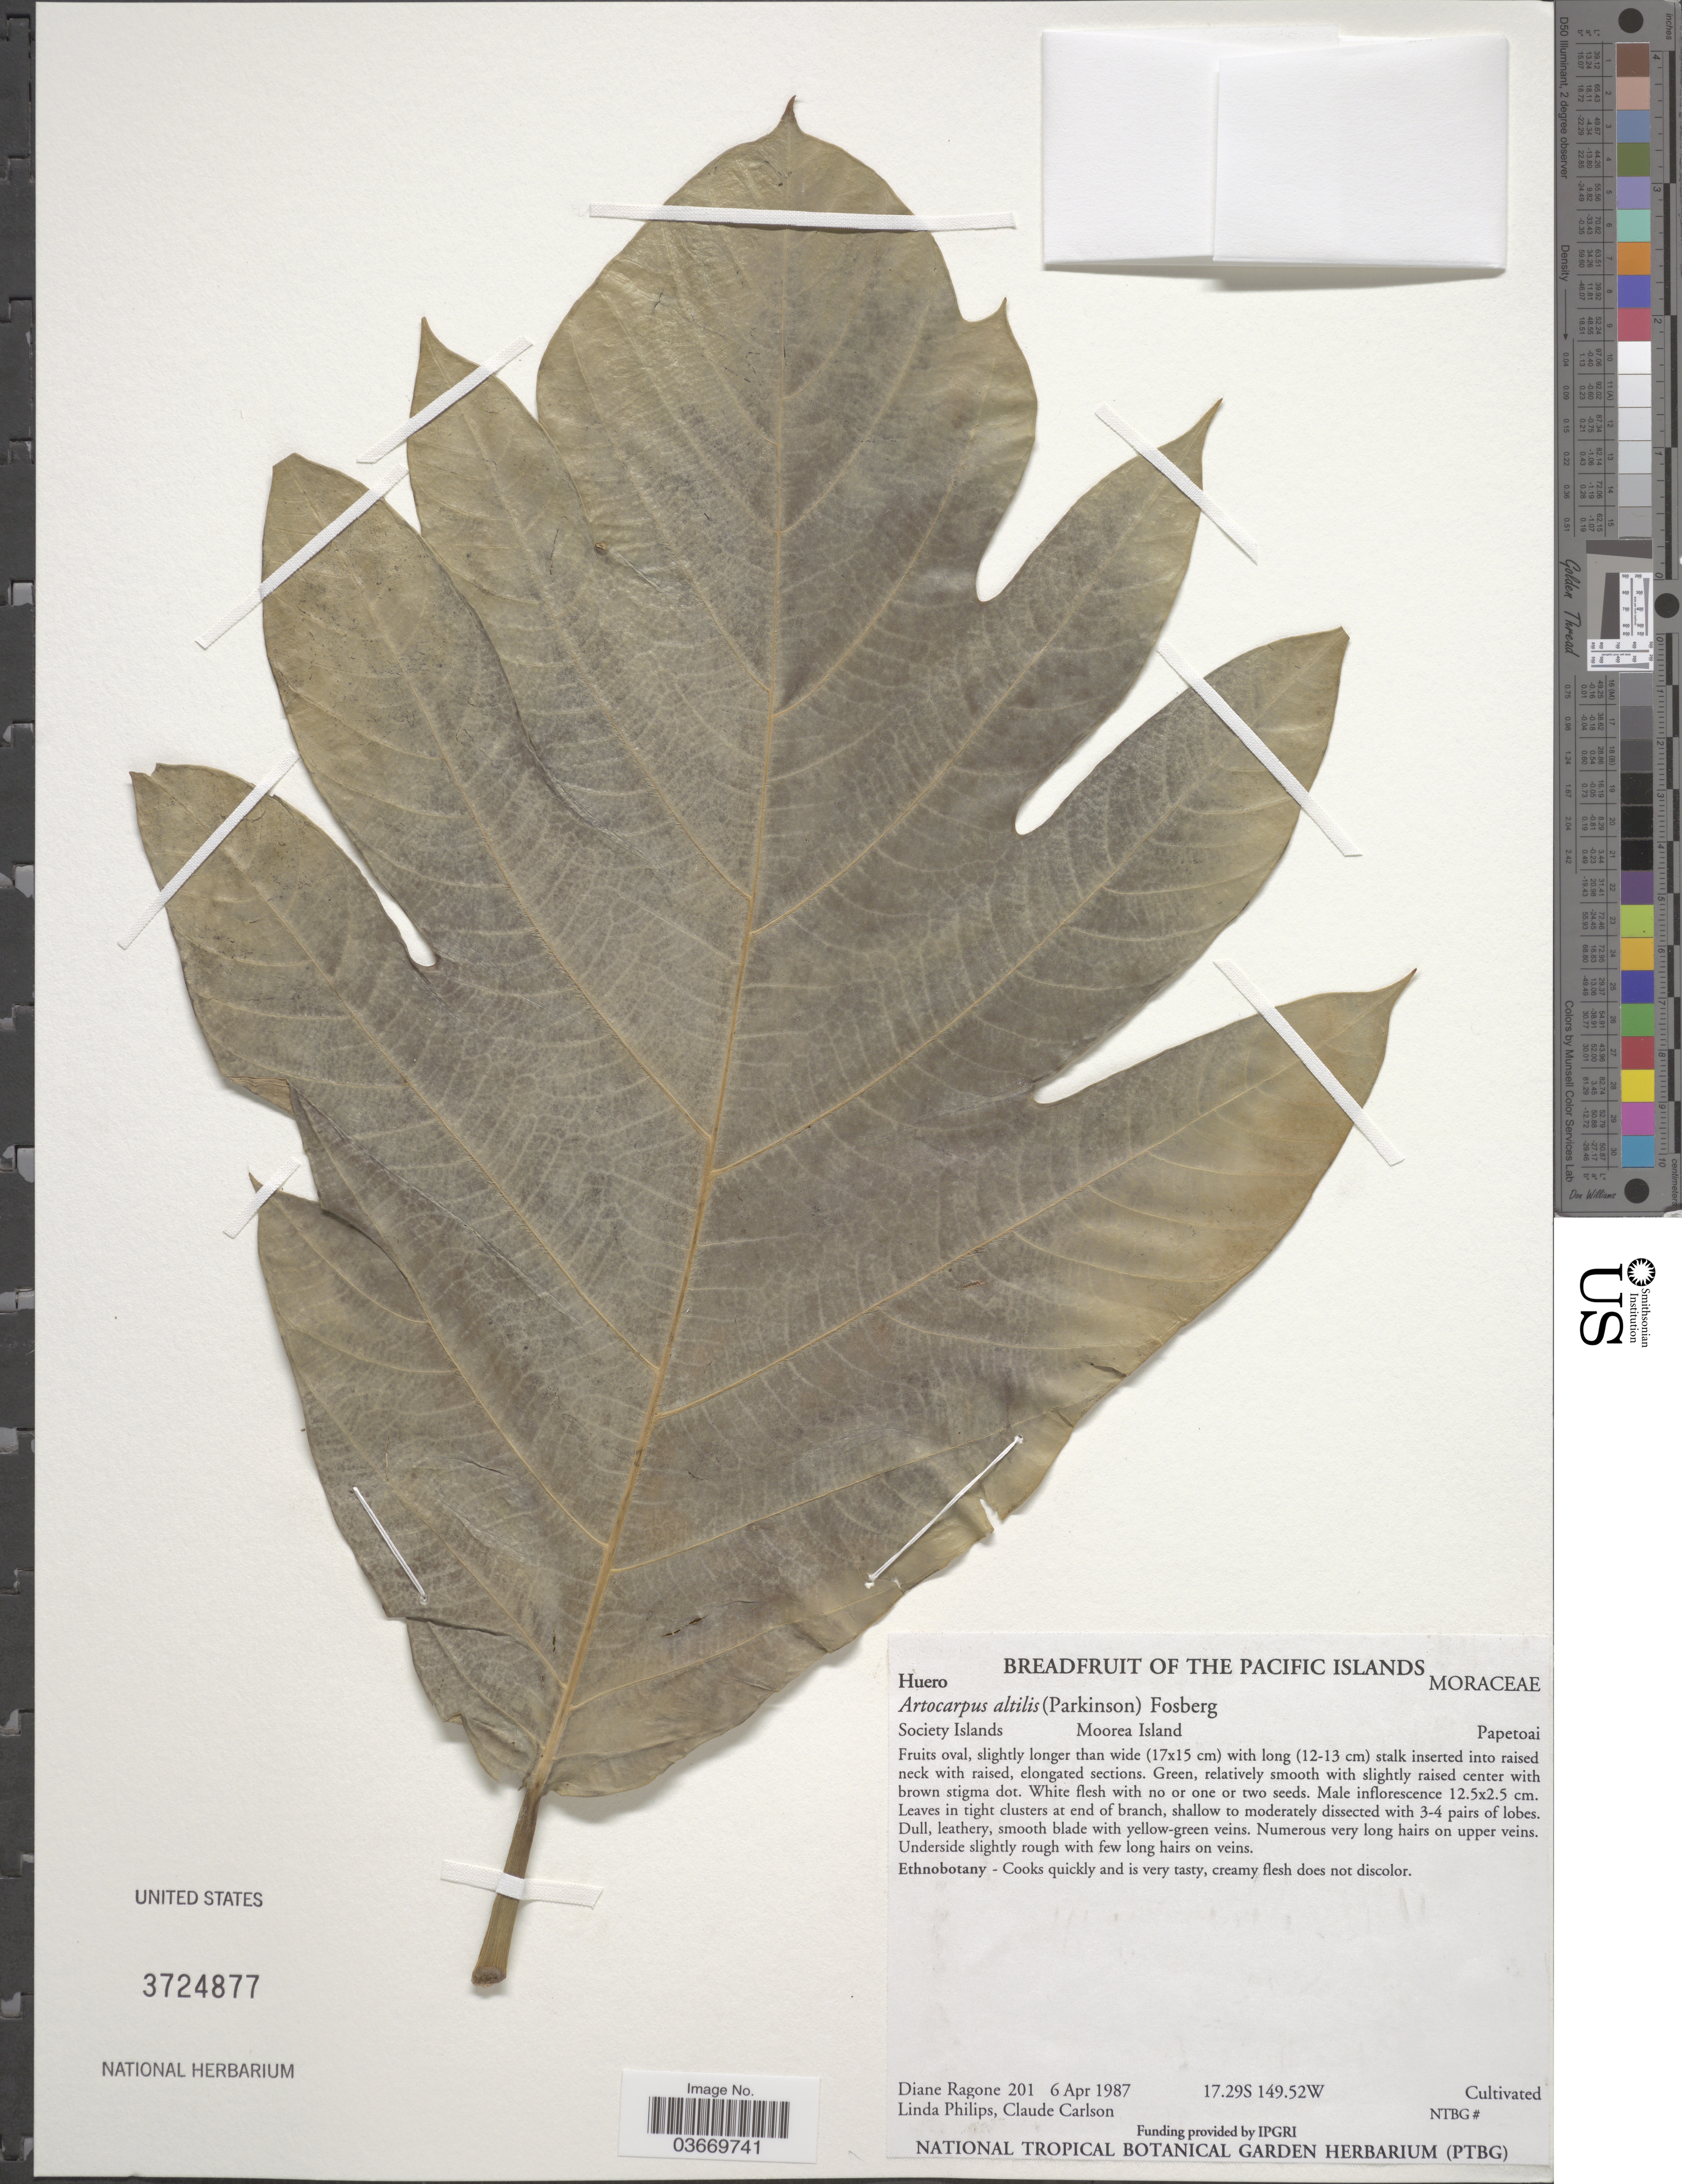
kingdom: Plantae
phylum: Tracheophyta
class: Magnoliopsida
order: Rosales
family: Moraceae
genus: Artocarpus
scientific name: Artocarpus altilis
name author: (Parkinson) Fosberg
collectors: D. Ragone, L. Philips & C. Carlson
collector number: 201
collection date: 1987-04-06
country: French Polynesia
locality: Society Islands. Moorea Island. Papetoai.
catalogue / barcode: US 3724877